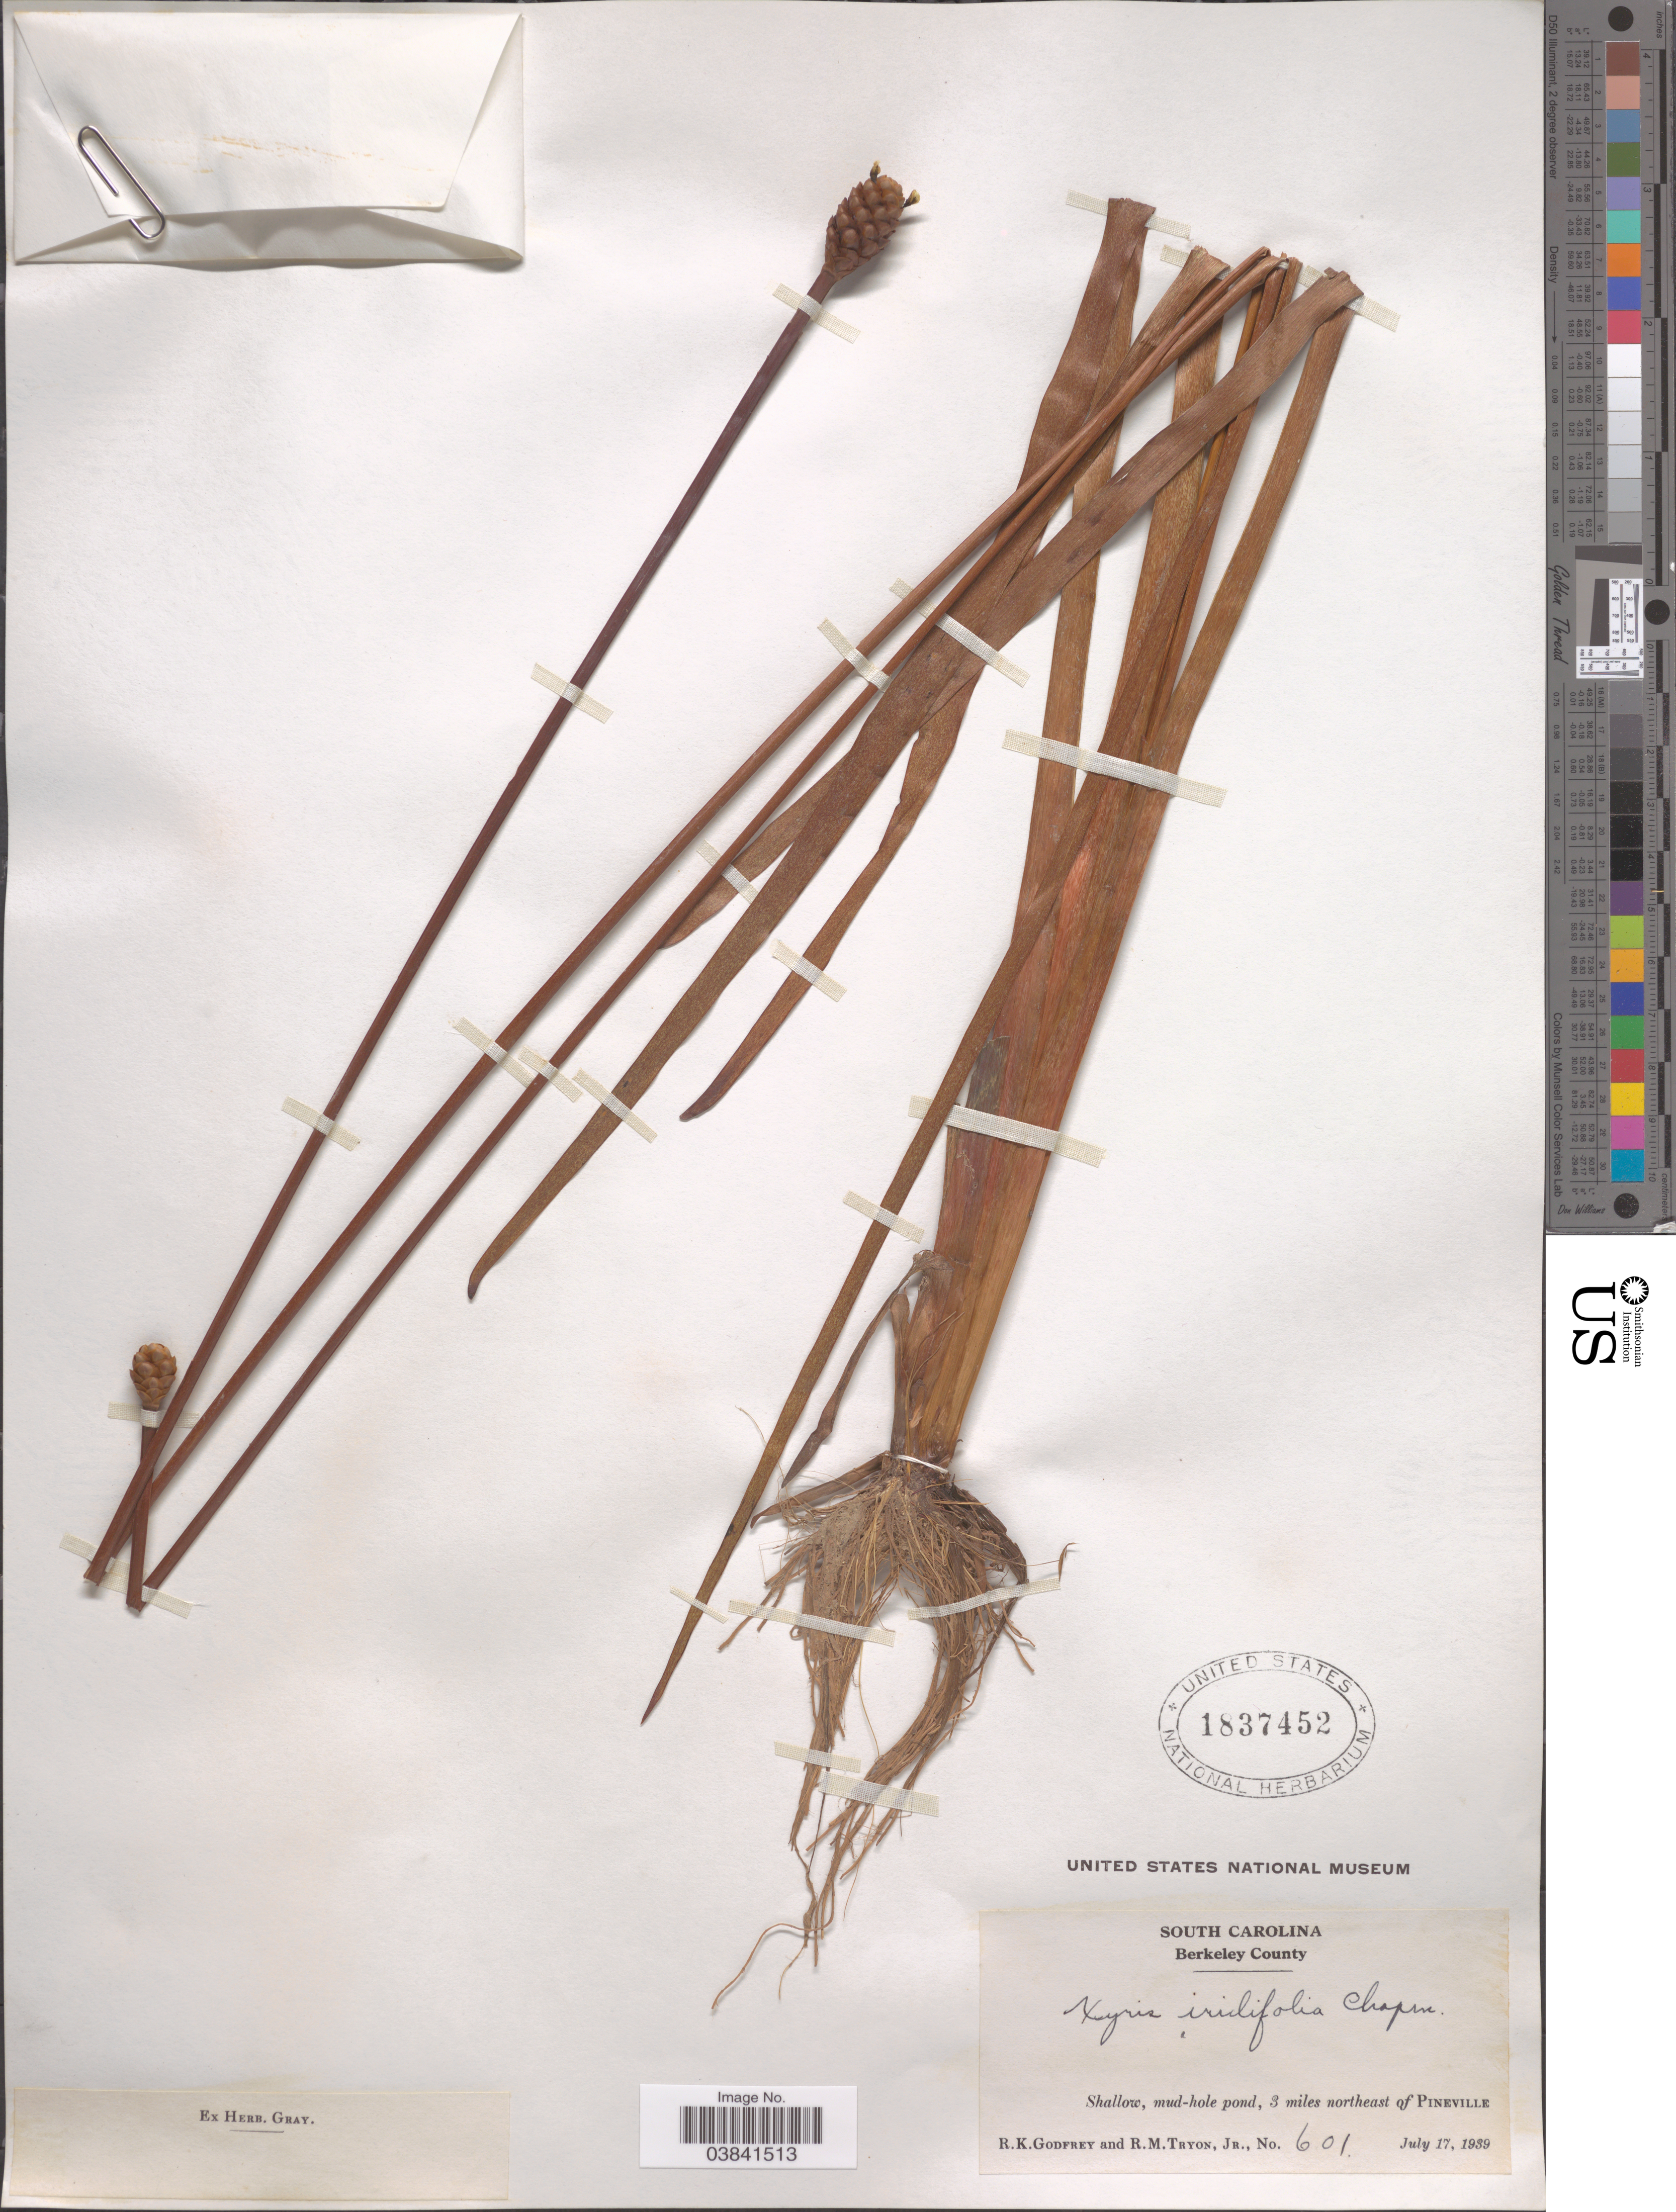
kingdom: Plantae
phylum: Tracheophyta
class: Liliopsida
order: Poales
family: Xyridaceae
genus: Xyris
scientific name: Xyris iridifolia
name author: Chapm.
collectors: R. K. Godfrey & R. Tryon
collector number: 601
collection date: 1939-07-17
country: United States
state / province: South Carolina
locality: Berkeley County. Shallow, mud-hole pond, 3 miles northeast of Pineville.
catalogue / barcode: US 1837452